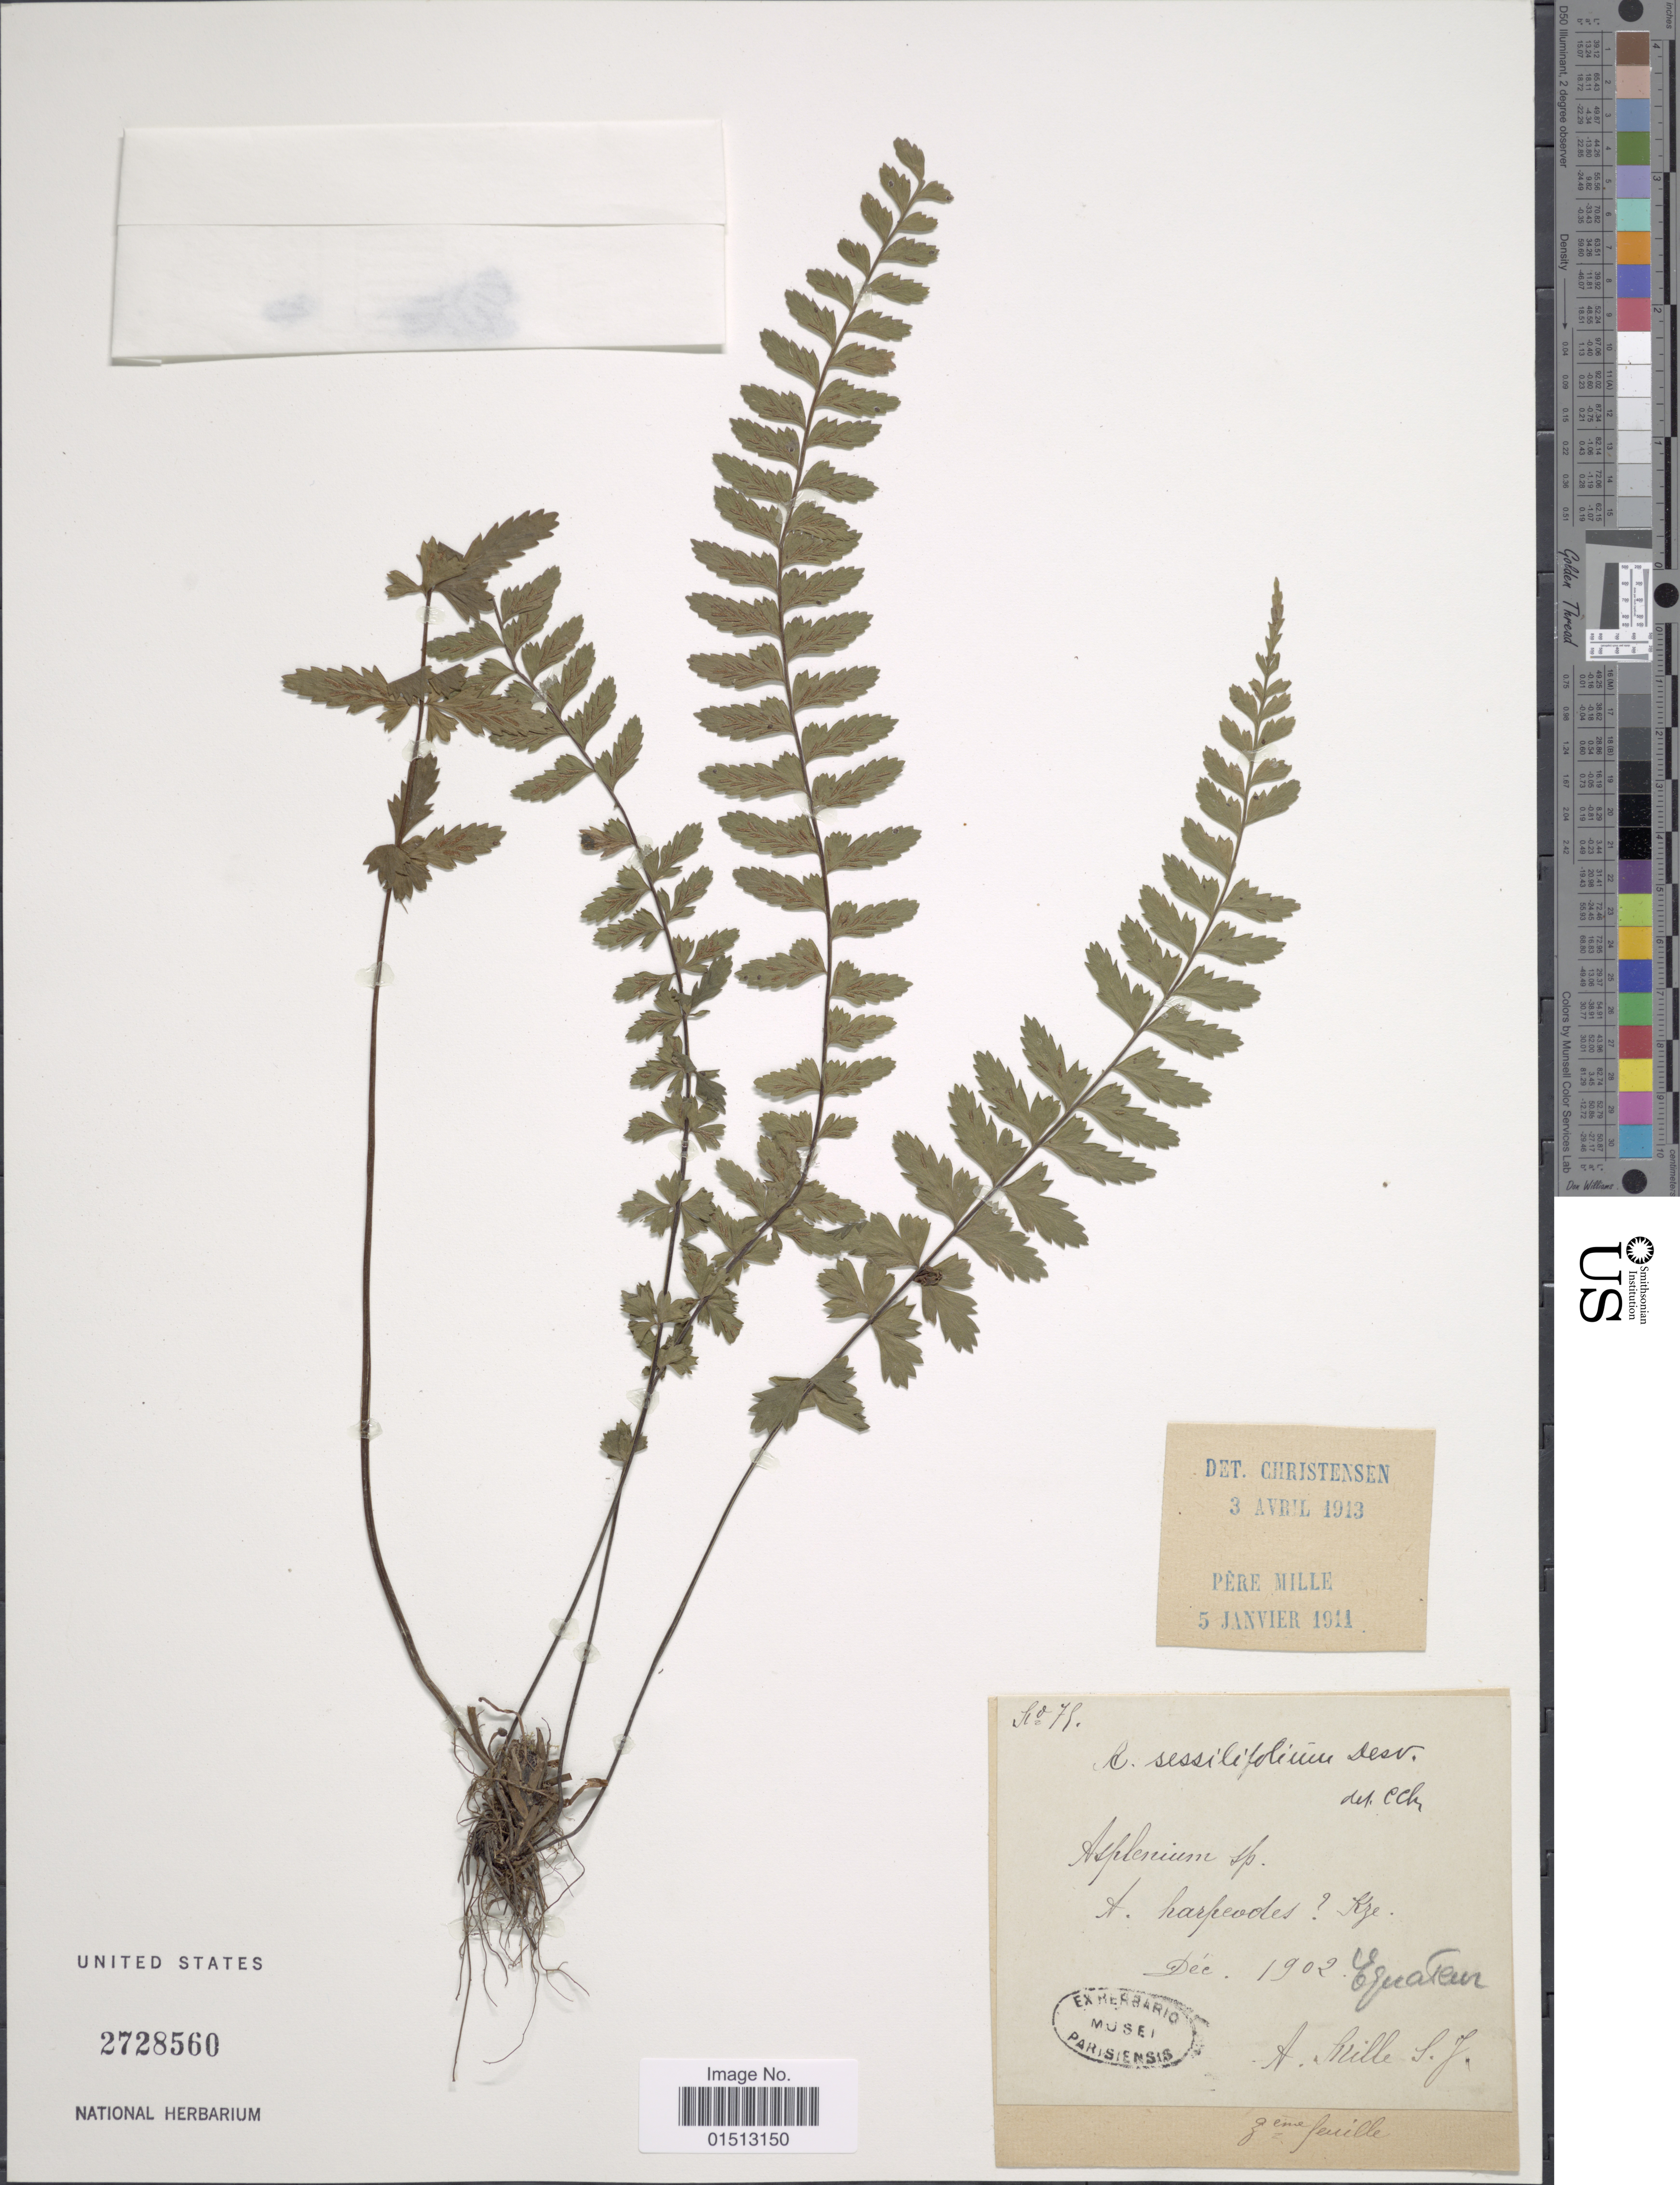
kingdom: Plantae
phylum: Tracheophyta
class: Polypodiopsida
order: Polypodiales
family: Aspleniaceae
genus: Asplenium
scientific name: Asplenium sessilifolium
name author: Desv.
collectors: A. Mille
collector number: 78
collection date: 1902-12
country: Ecuador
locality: Equateur.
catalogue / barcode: US 2728560